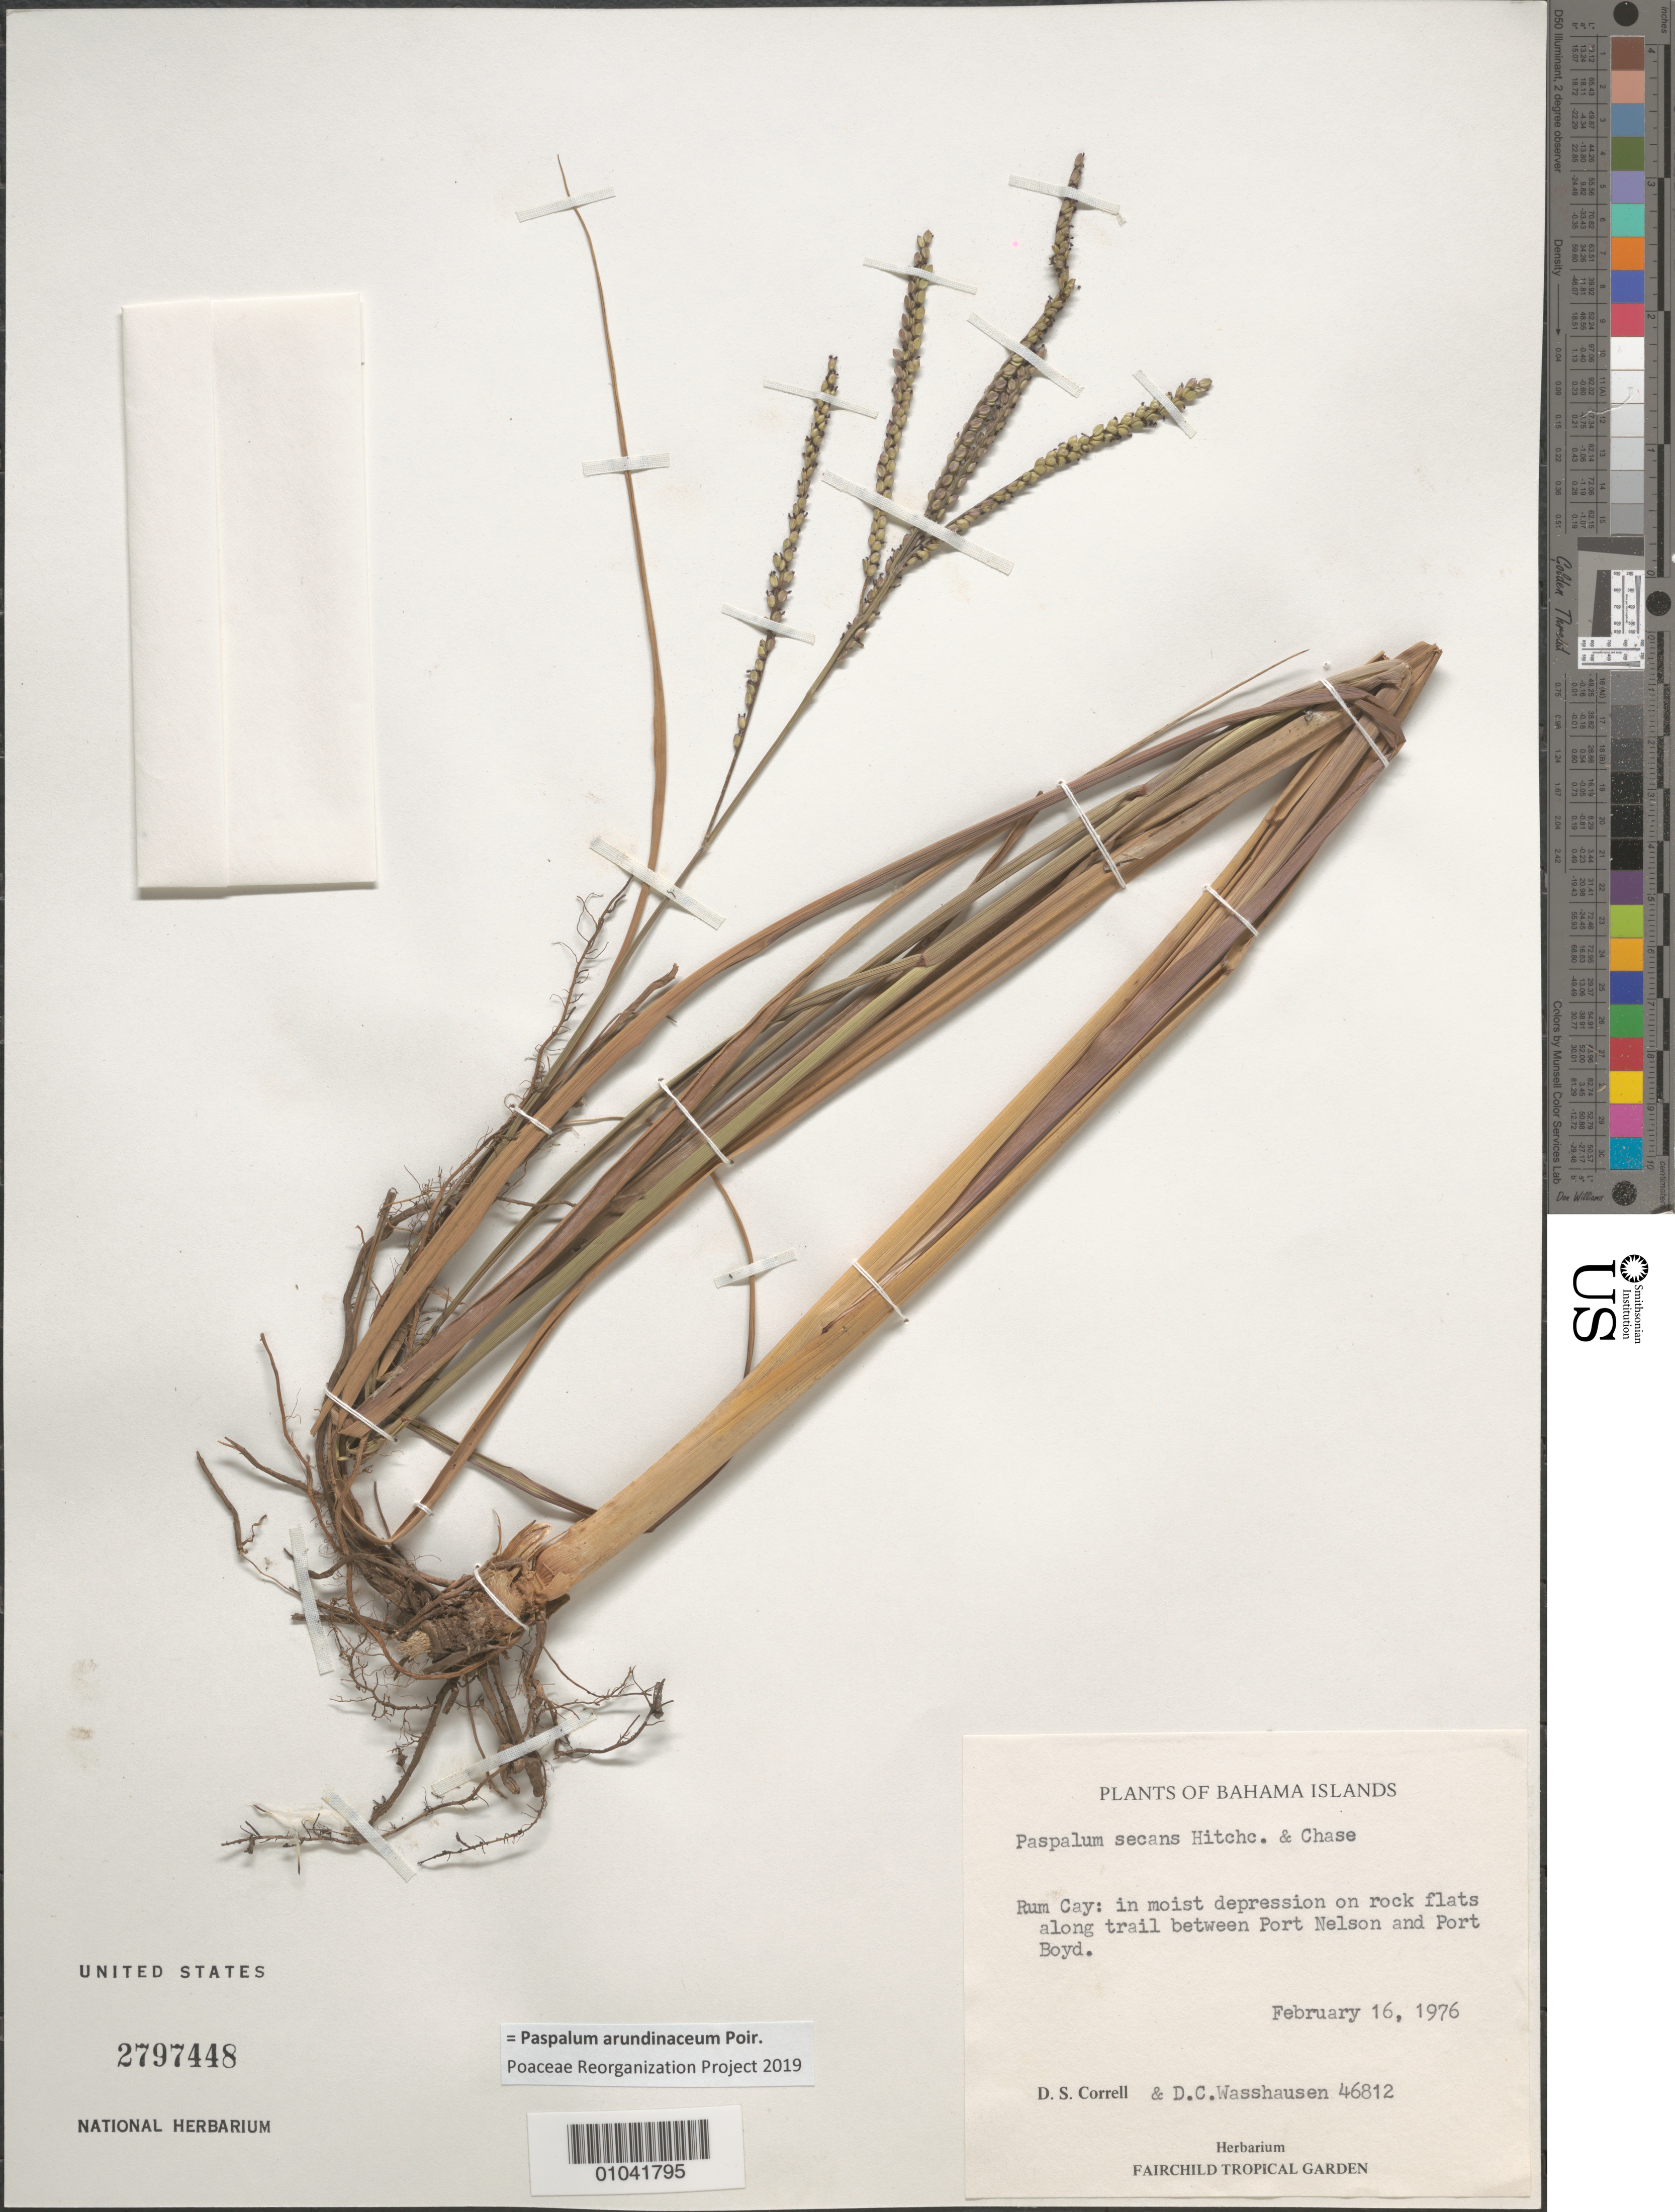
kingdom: Plantae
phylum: Tracheophyta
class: Liliopsida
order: Poales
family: Poaceae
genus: Paspalum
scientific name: Paspalum secans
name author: Hitchc. & Chase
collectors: D. S. Correll & D. C. Wasshausen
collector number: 46812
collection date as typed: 16 Feb 1976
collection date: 1976-02-16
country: Bahamas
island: Rum Cay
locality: Rum Cay, along trail between Port Nelson and Port Boyd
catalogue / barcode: US 2797448